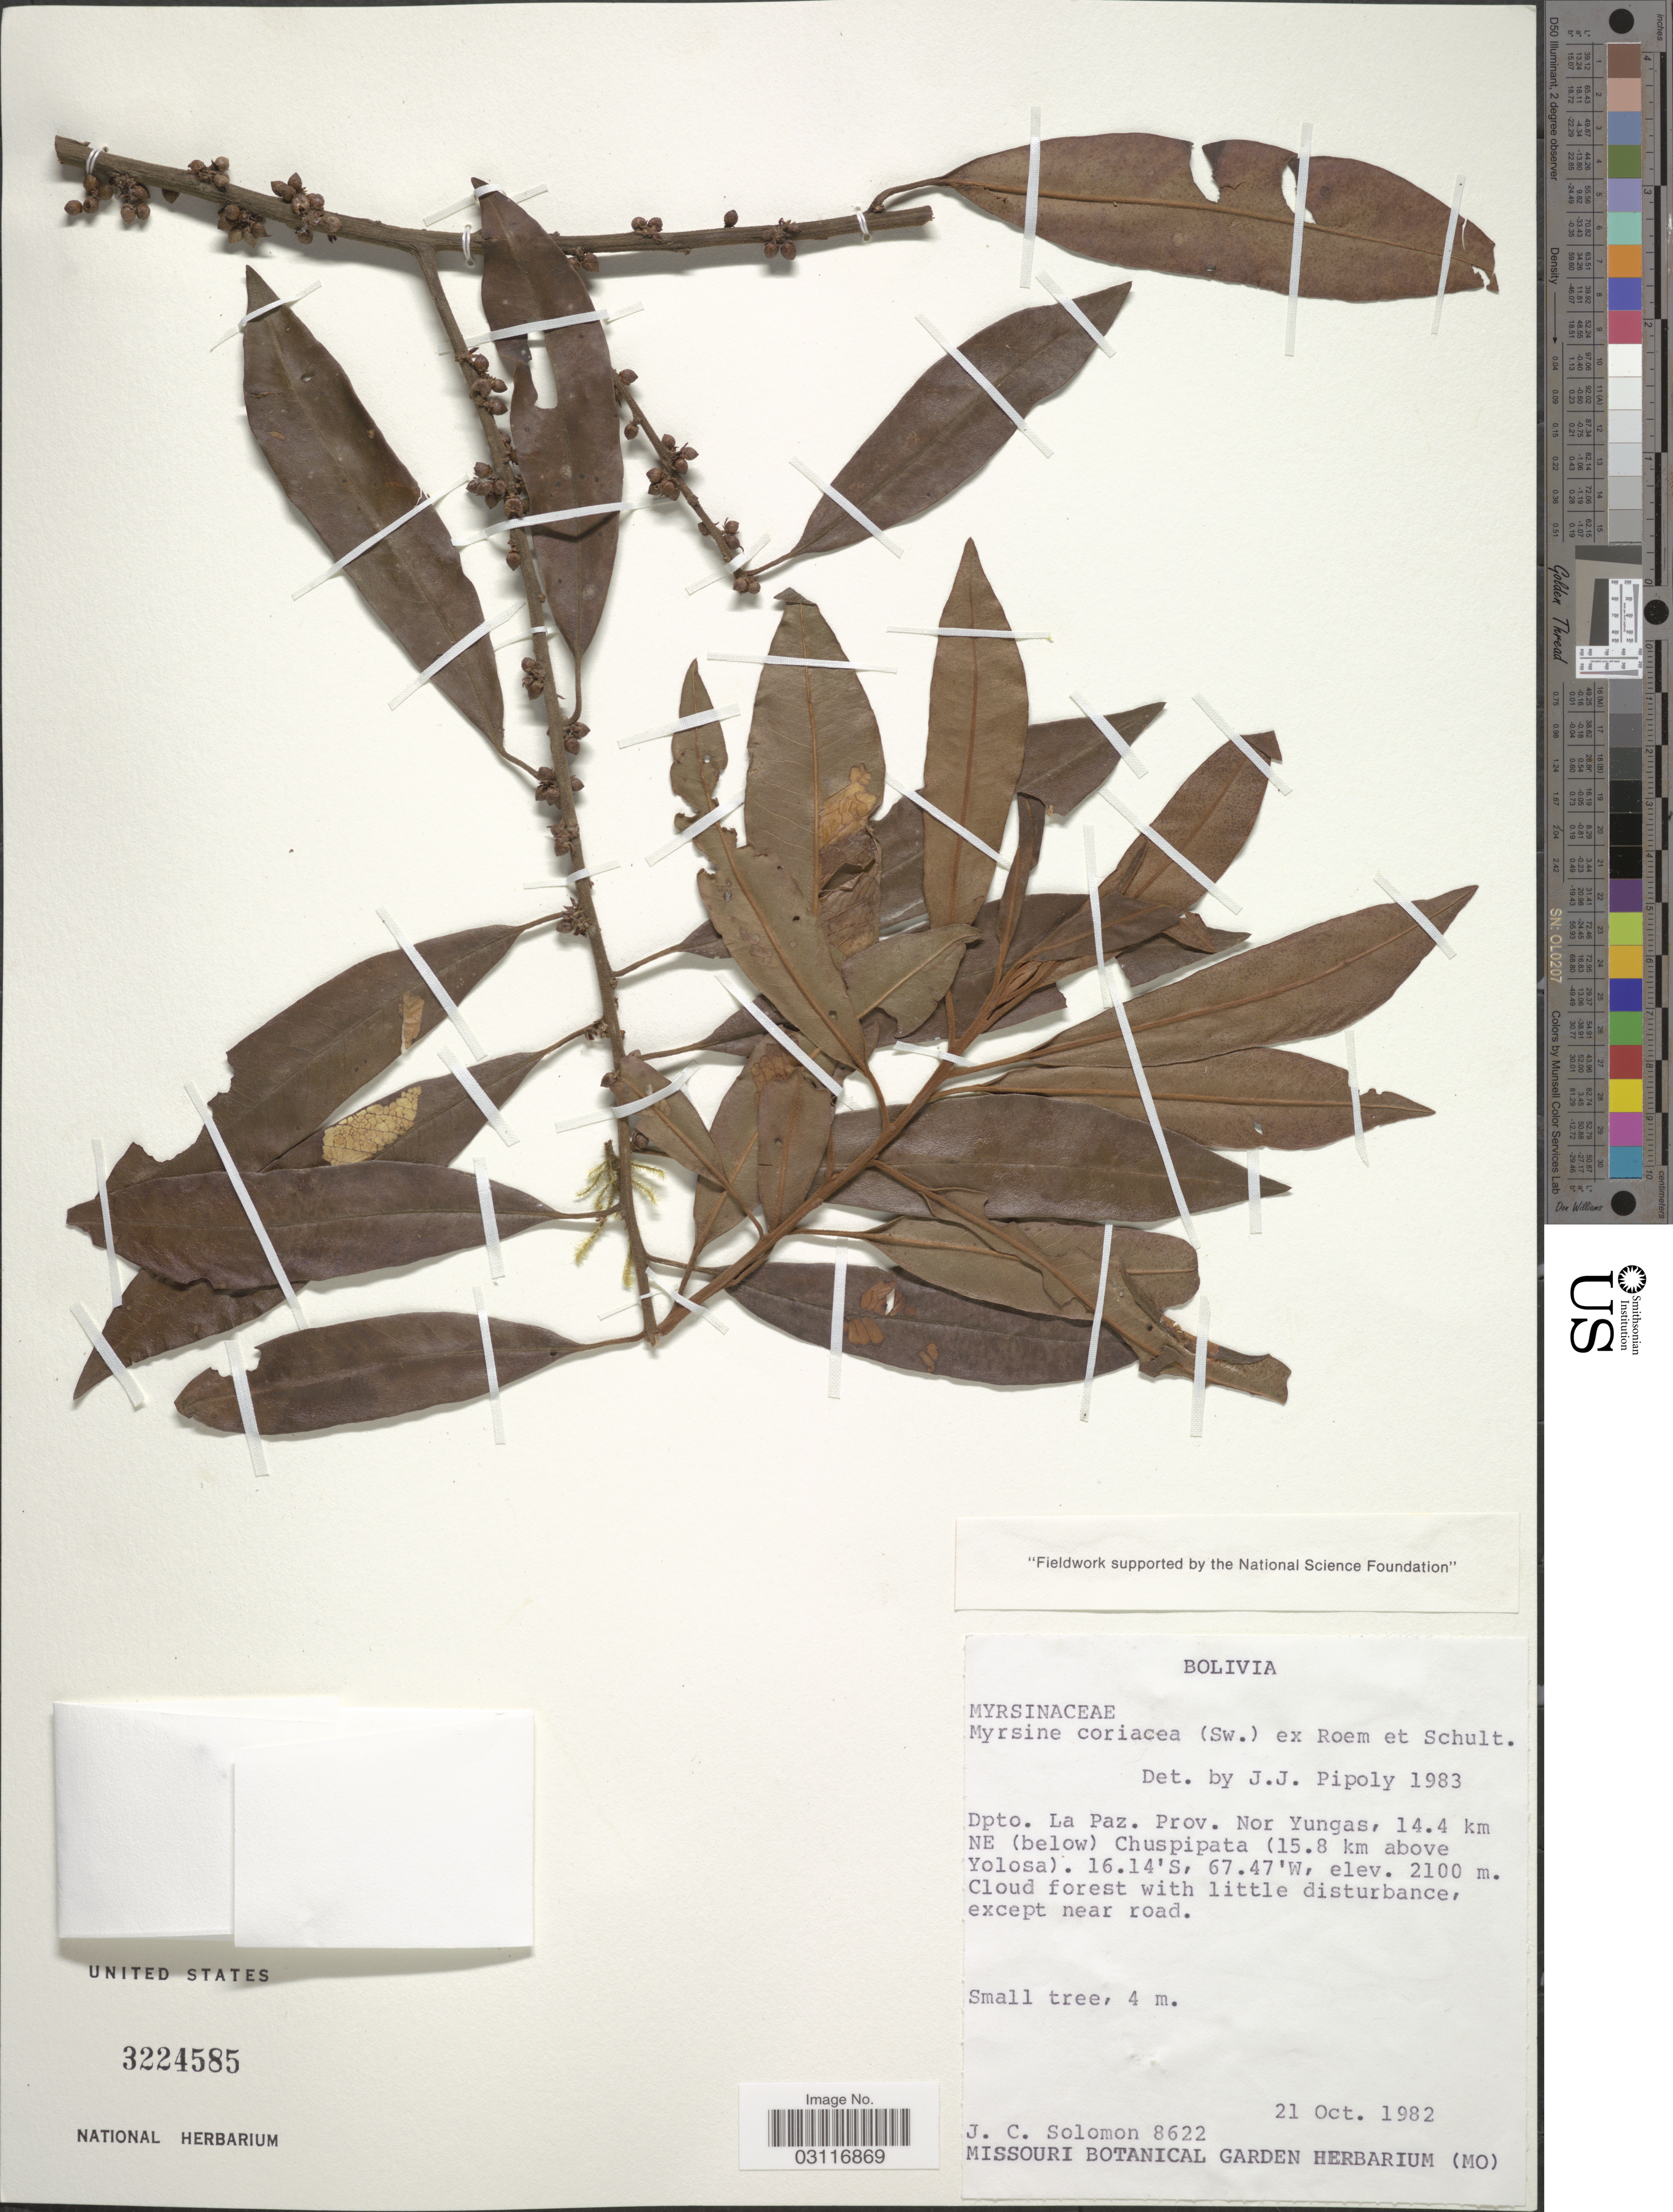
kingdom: Plantae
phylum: Tracheophyta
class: Magnoliopsida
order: Ericales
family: Primulaceae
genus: Myrsine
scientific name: Myrsine coriacea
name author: (Sw.) R. Br. ex Roem. & Schult.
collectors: J. C. Solomon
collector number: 8622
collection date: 1982-10-21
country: Bolivia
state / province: La Paz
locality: Dpto. La Paz. Prov. Nor Yungas, 14.4 km NE (below) Chuspipata (15.8 km above Yolosa).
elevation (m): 2100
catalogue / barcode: US 3224585